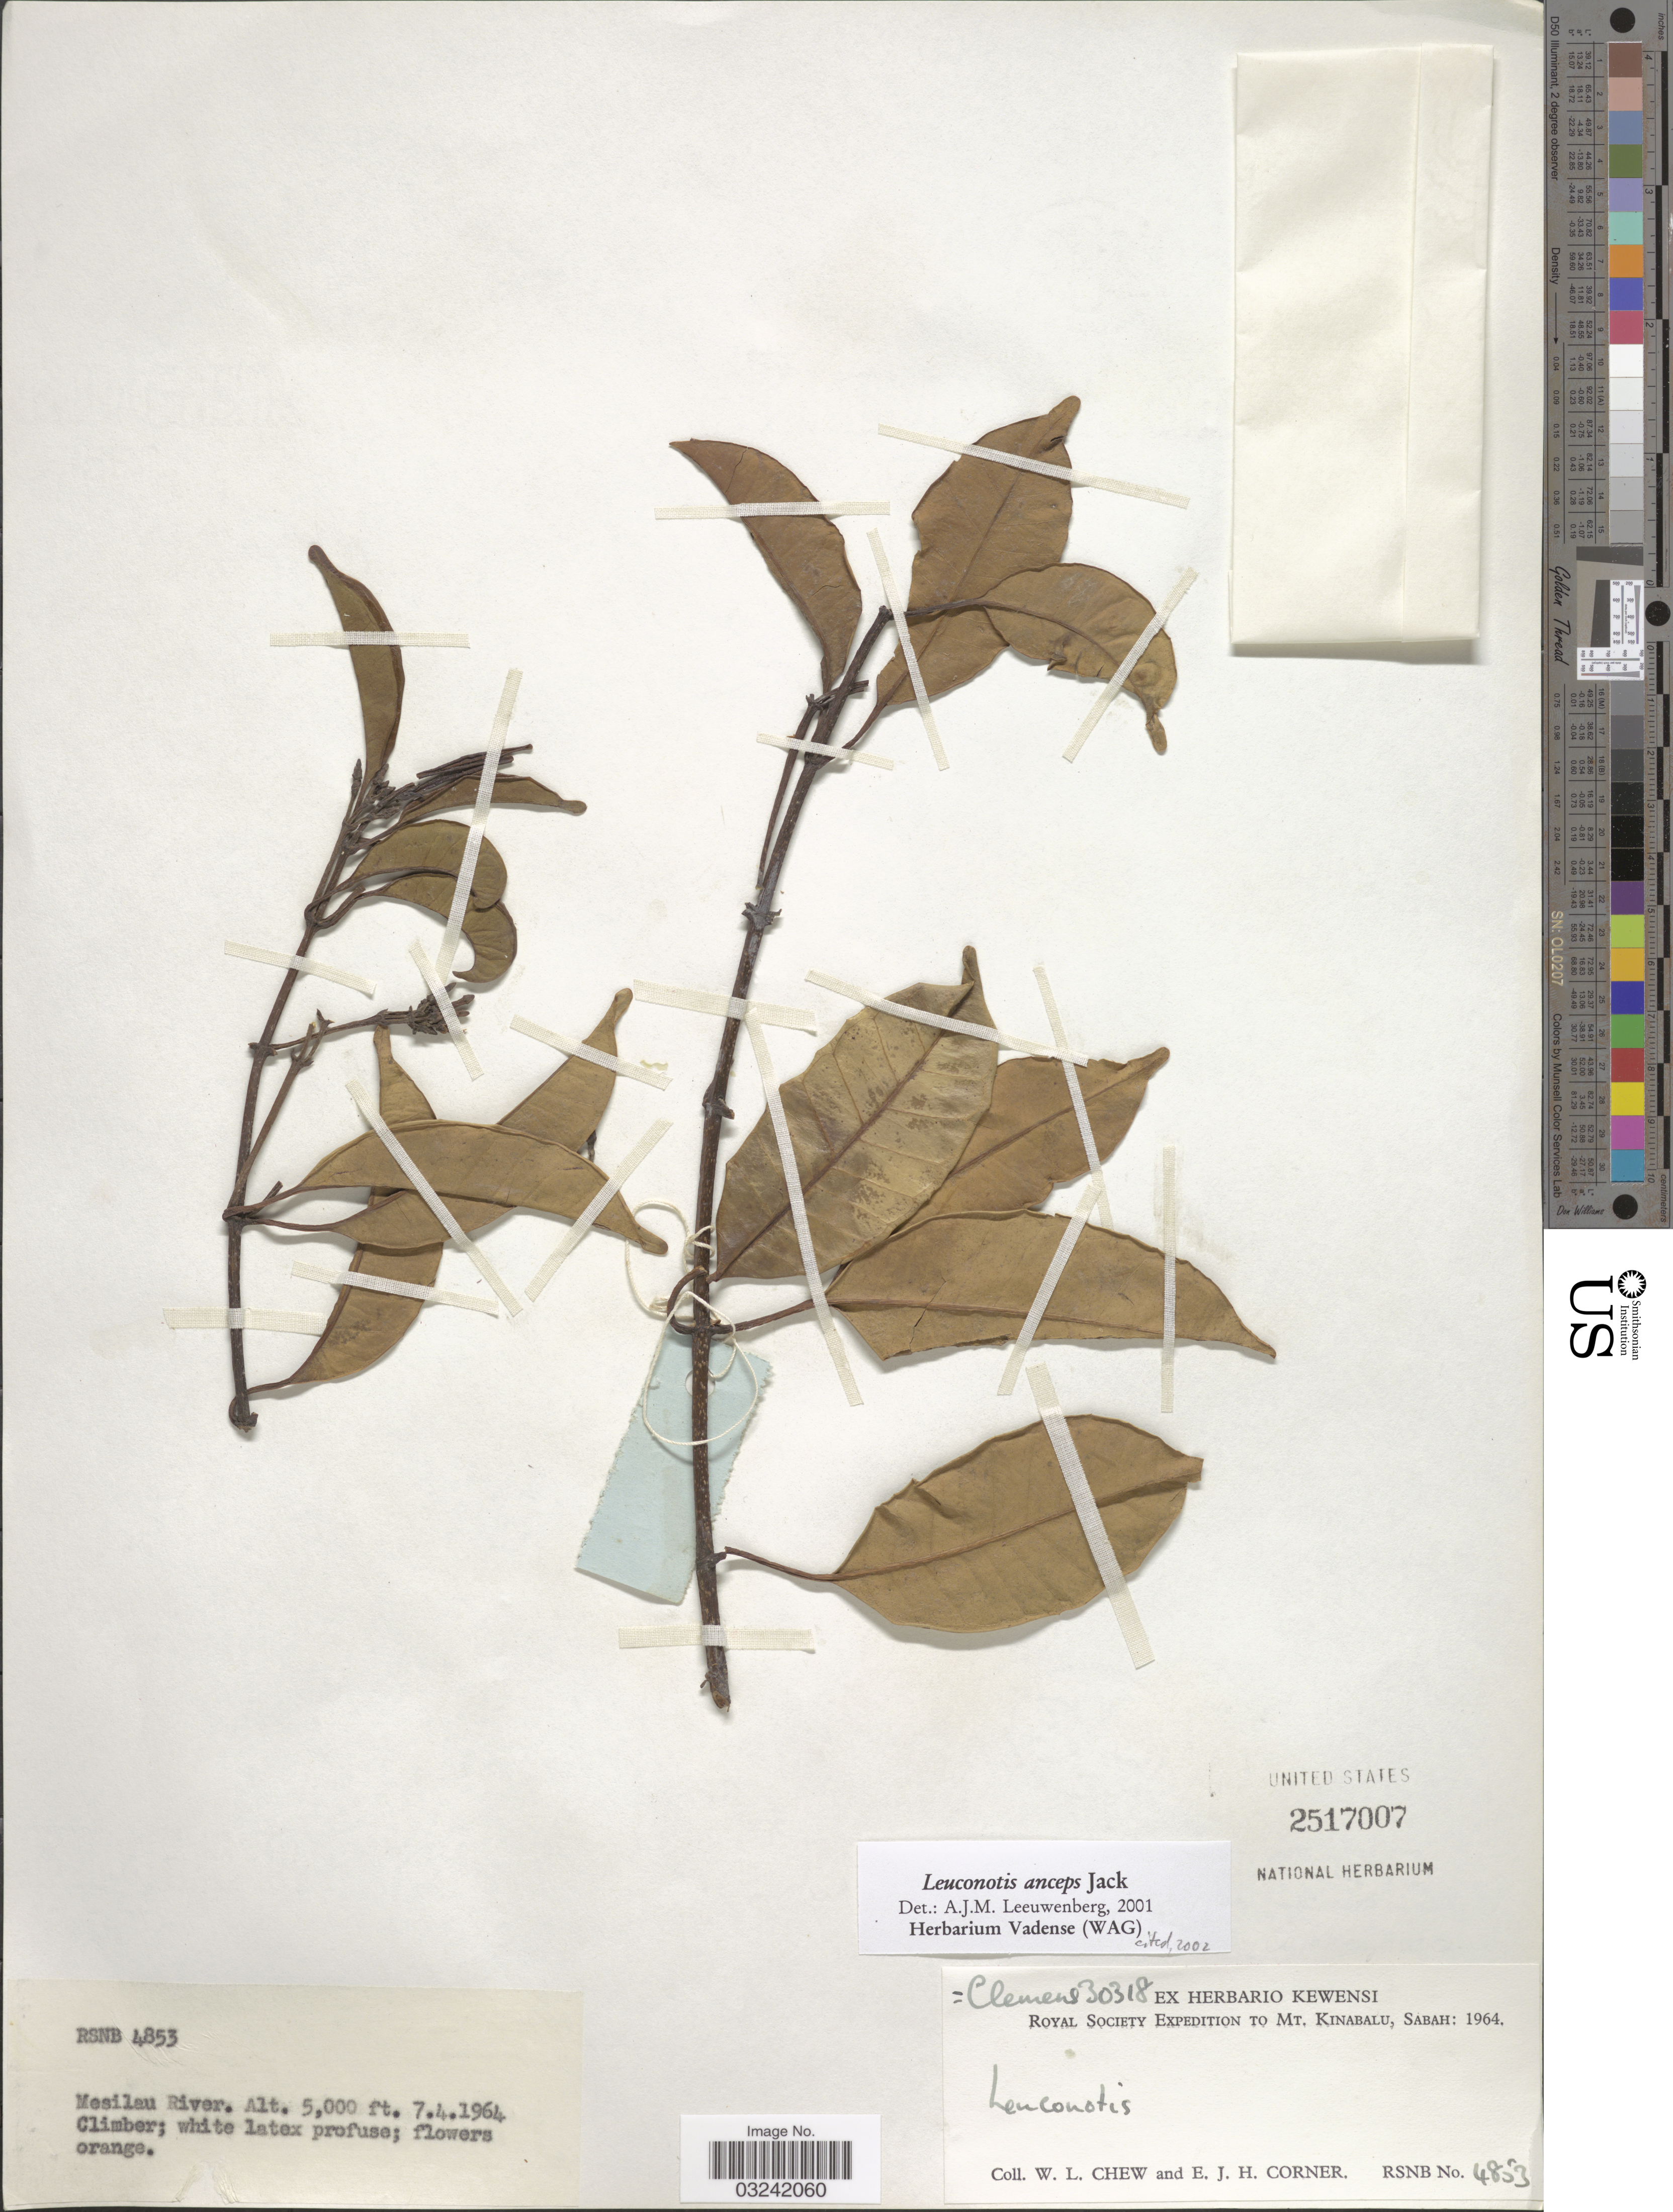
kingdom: Plantae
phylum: Tracheophyta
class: Magnoliopsida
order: Gentianales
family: Apocynaceae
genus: Leuconotis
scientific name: Leuconotis anceps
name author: Jack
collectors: W. Chew & E. Corner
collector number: RSNB 4853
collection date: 1964-04-07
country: Malaysia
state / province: Sabah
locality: Mt. Kinabalu, Sabah, Mesilau River.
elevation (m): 1524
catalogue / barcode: US 2517007